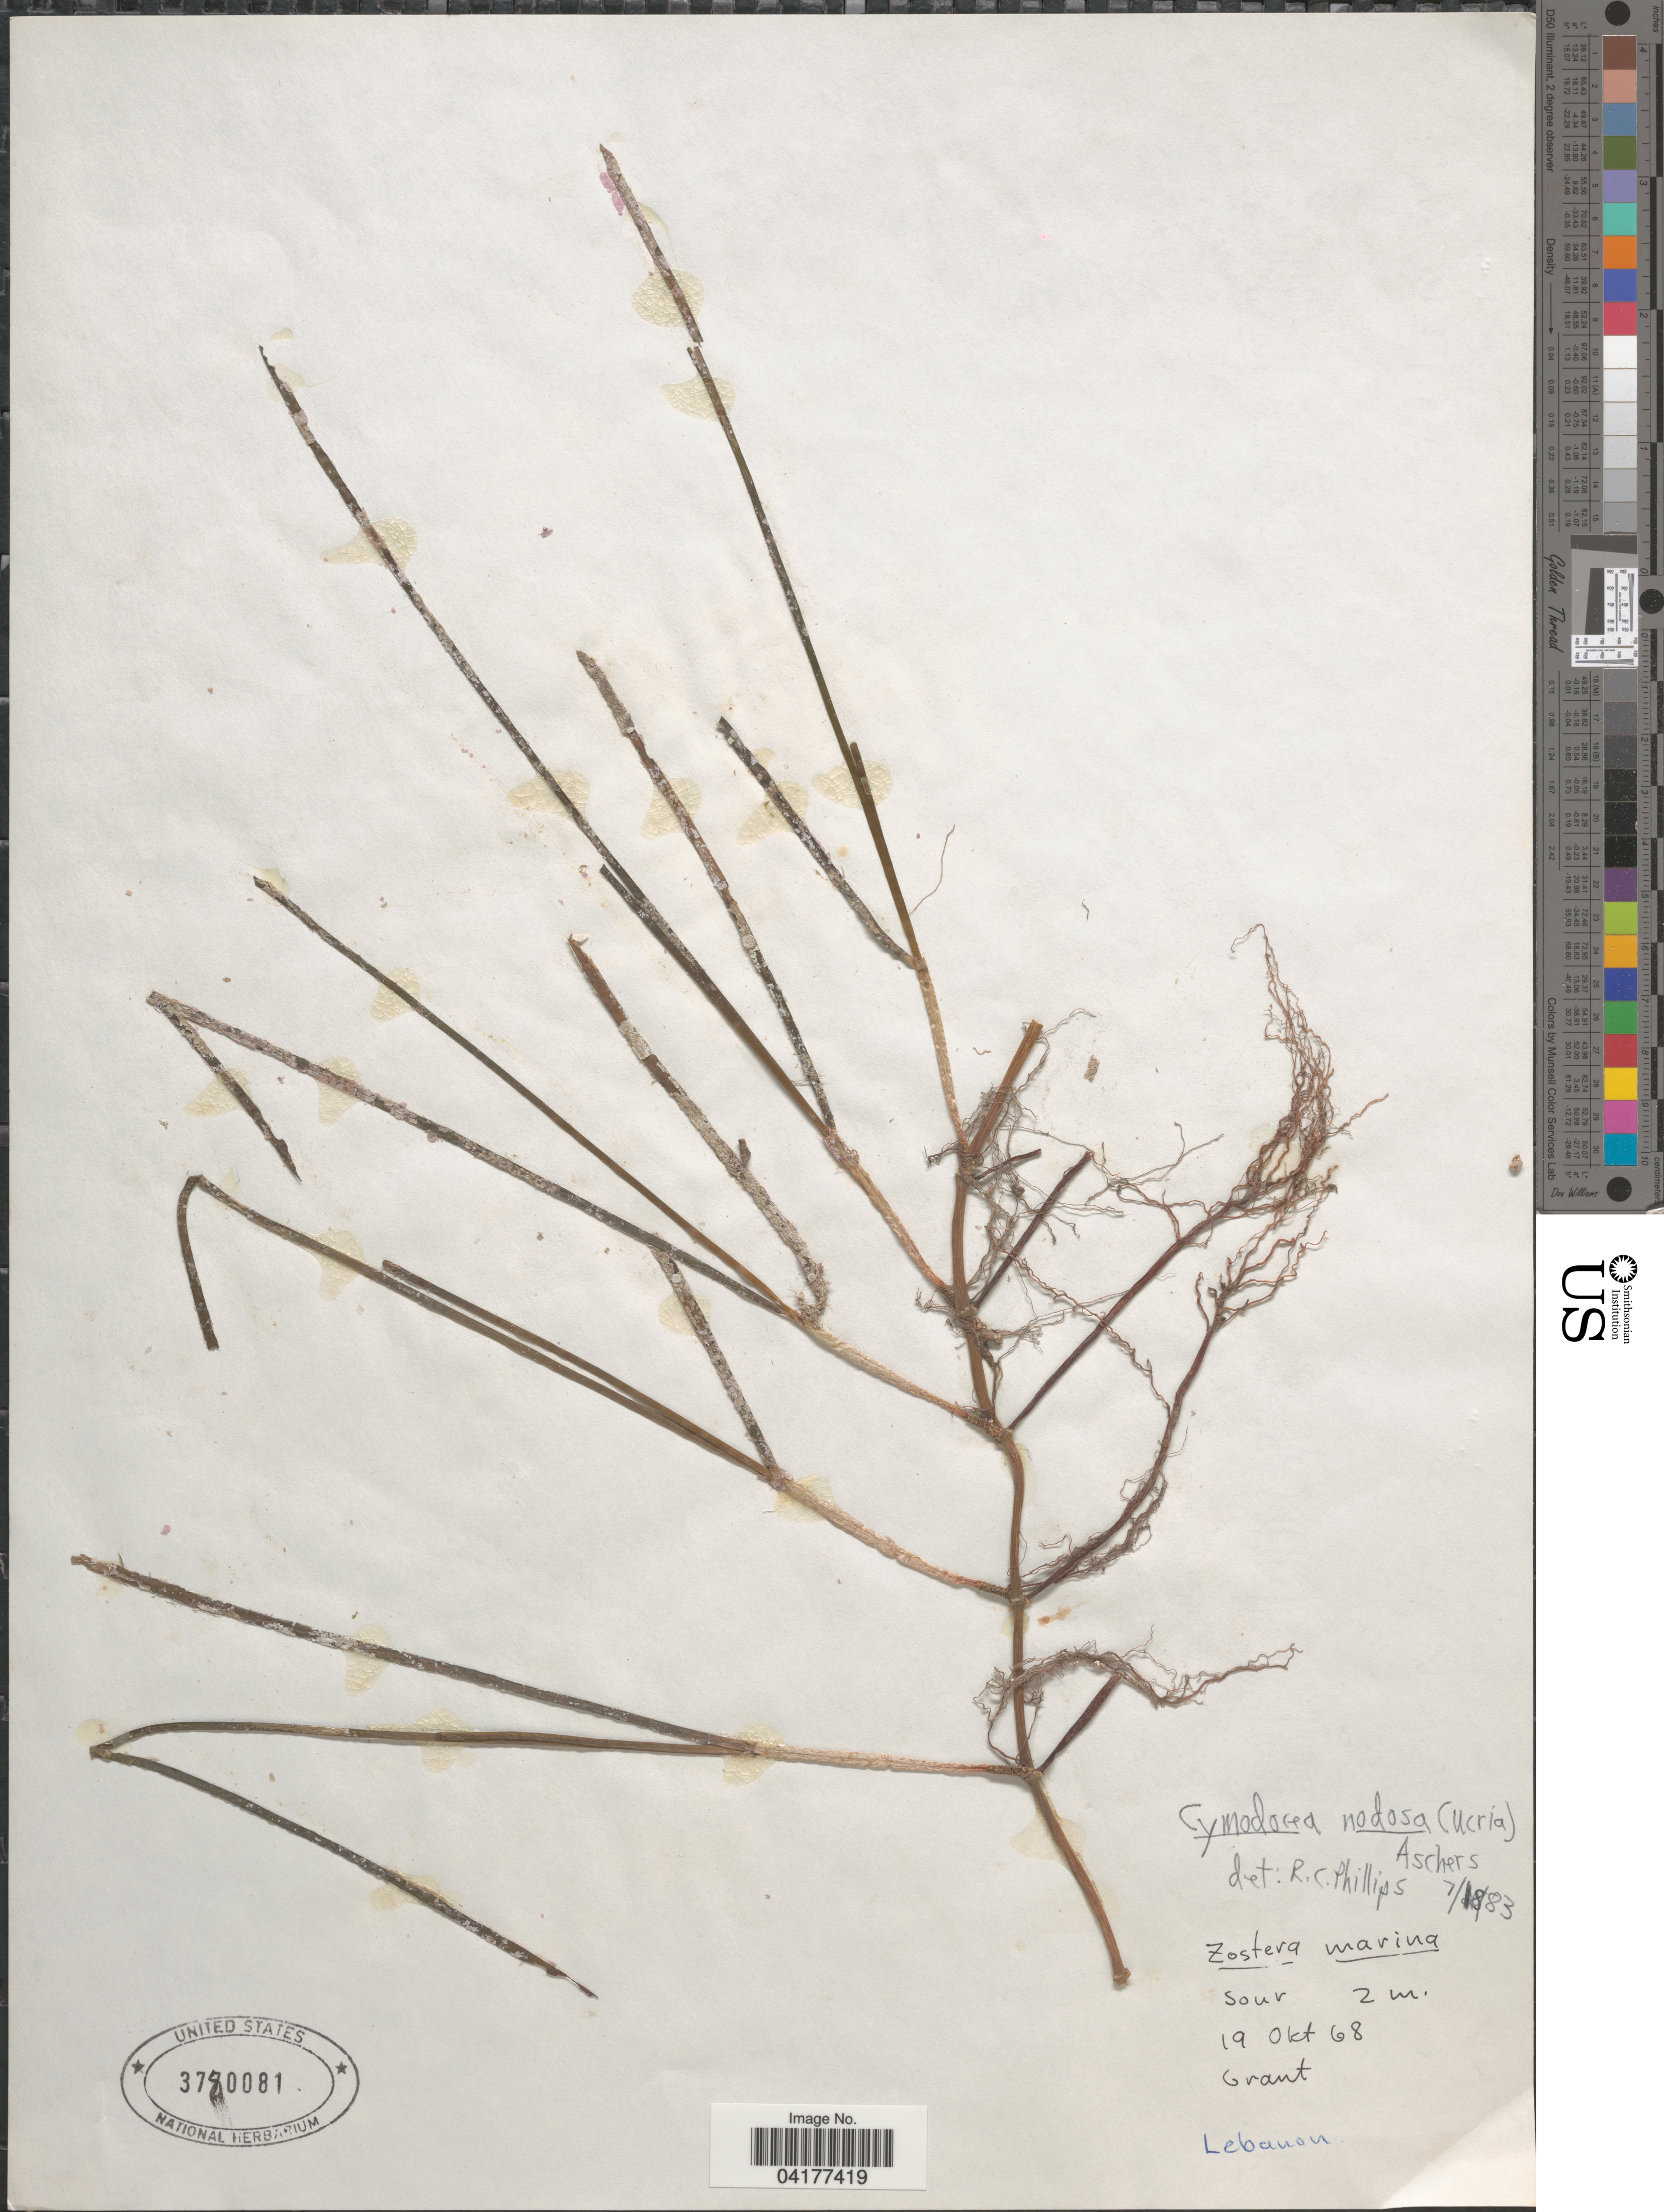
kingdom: Plantae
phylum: Tracheophyta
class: Liliopsida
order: Alismatales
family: Cymodoceaceae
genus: Cymodocea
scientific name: Cymodocea nodosa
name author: Asch.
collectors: -. Grant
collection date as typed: Transcribed d/m/y: 19/10/68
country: Lebanon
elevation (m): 2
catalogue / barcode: US 3780081